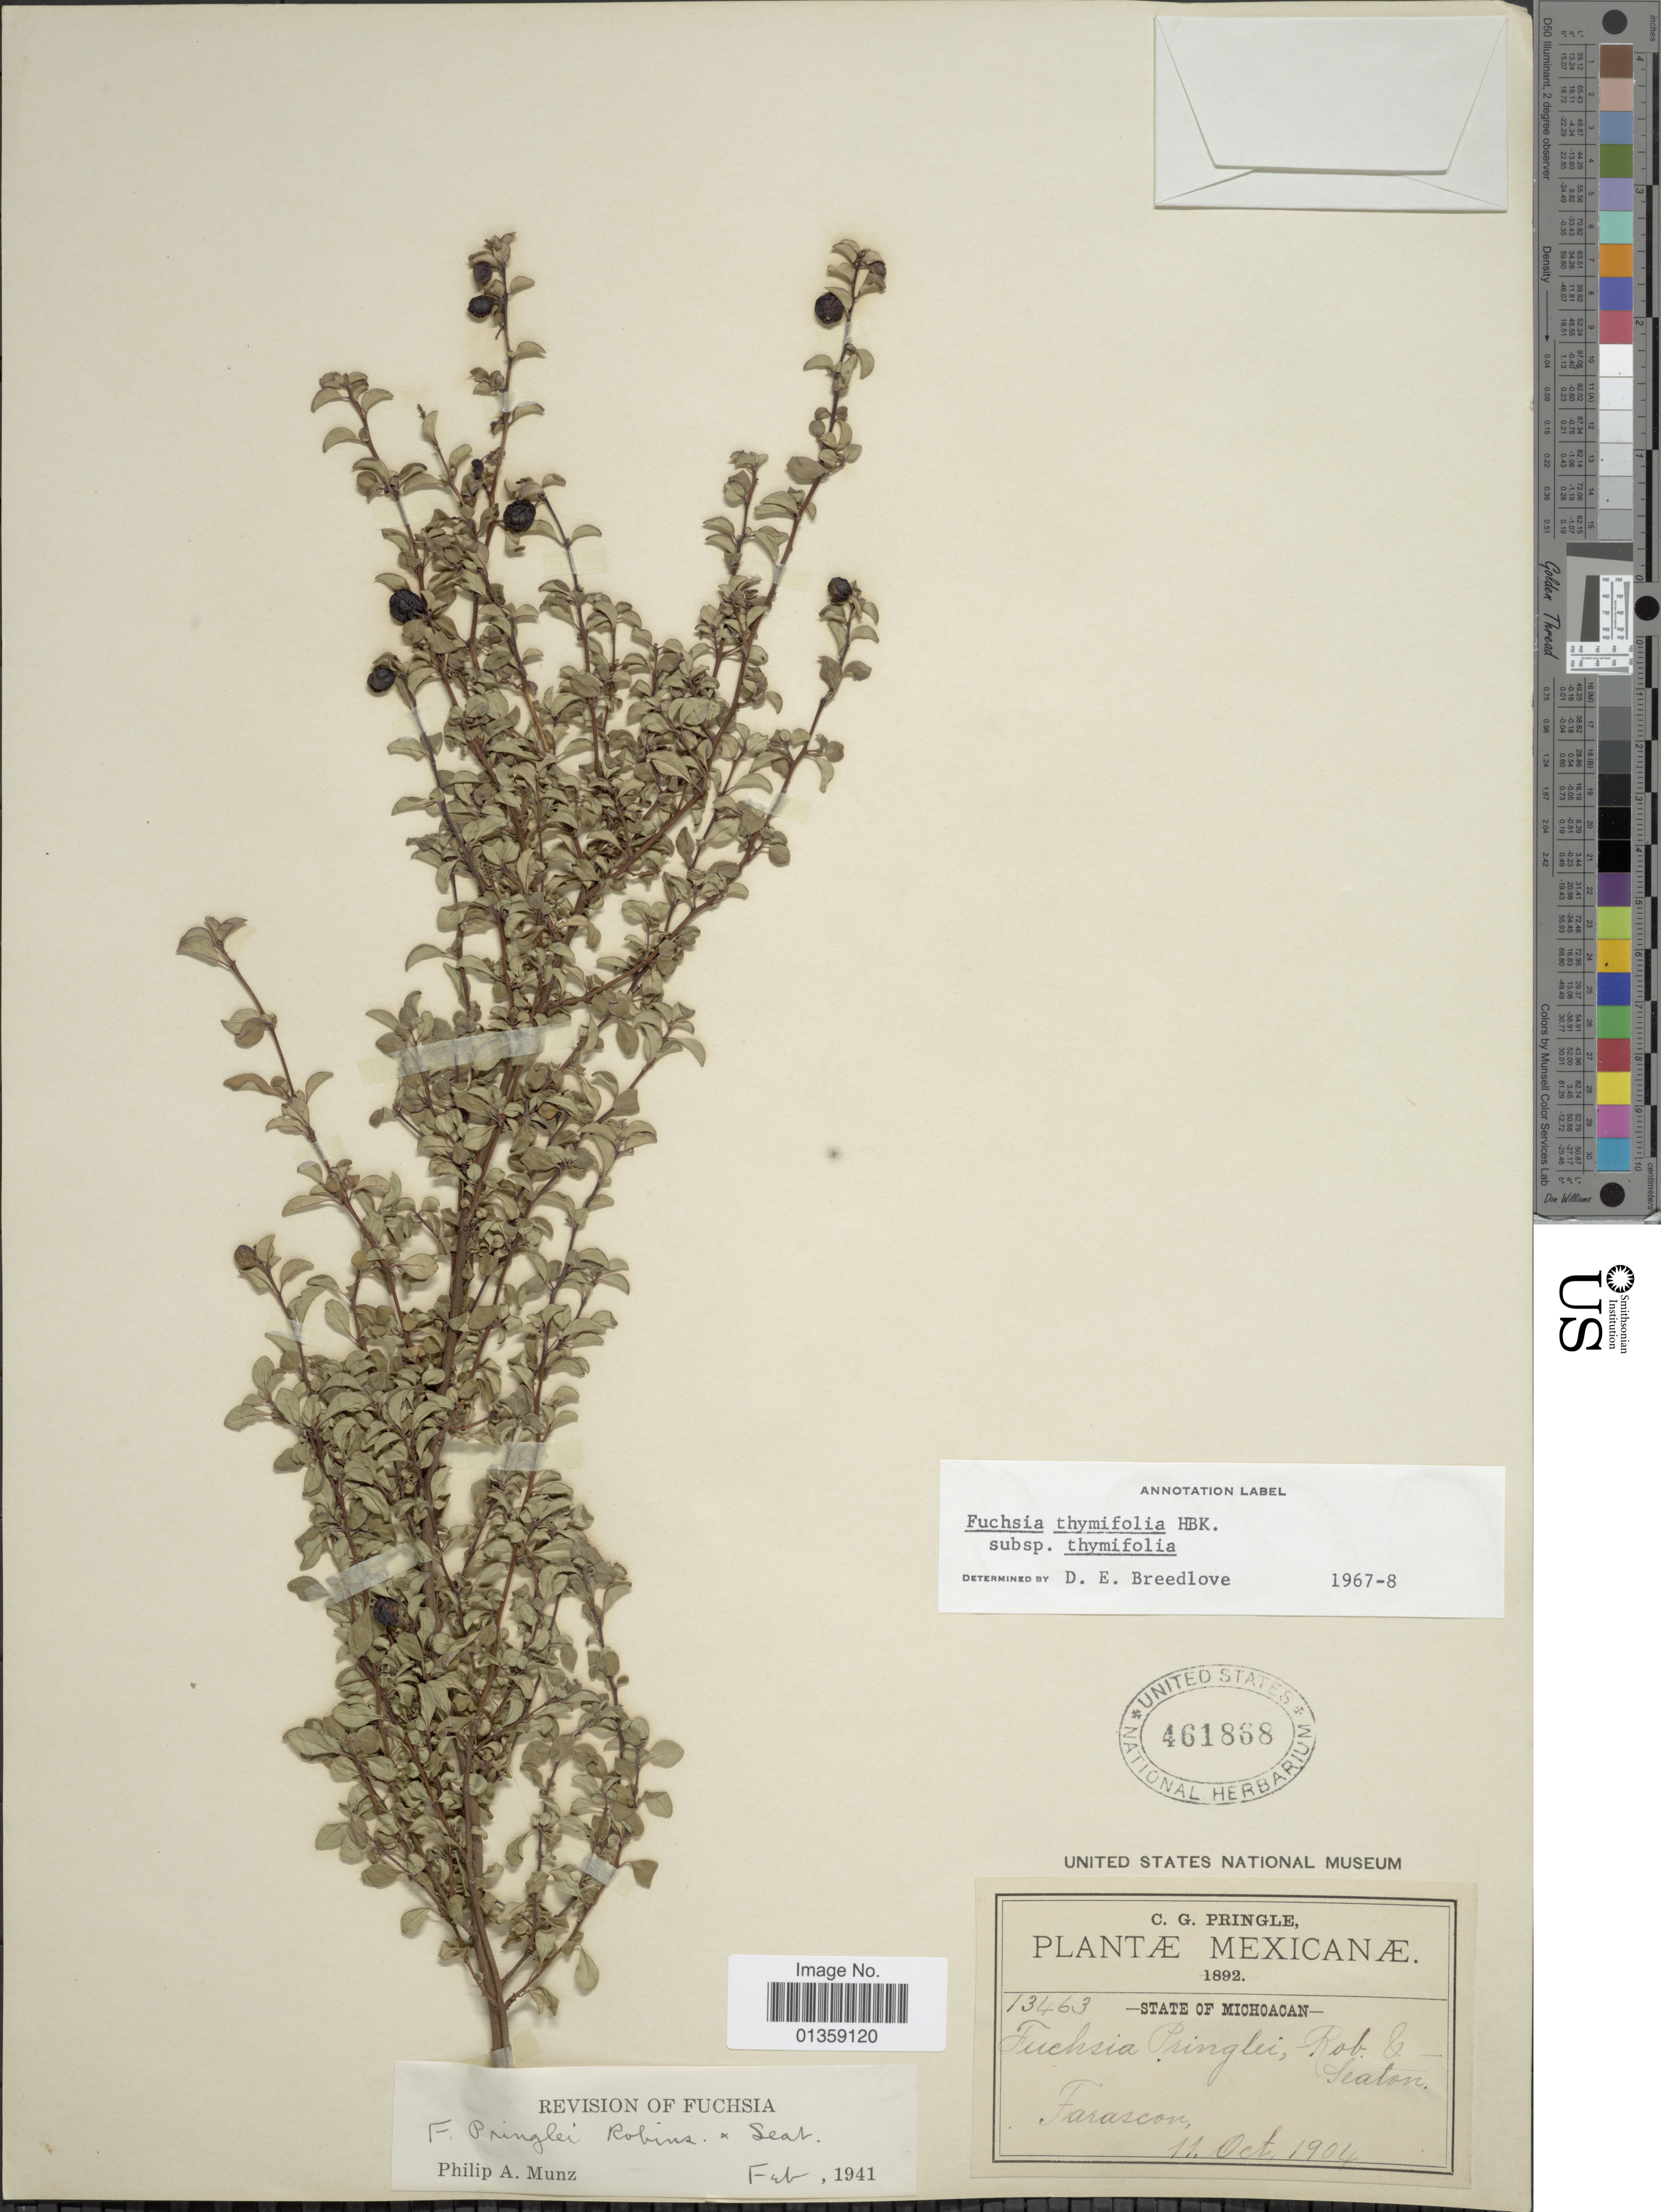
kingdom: Plantae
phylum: Tracheophyta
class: Magnoliopsida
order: Myrtales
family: Onagraceae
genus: Fuchsia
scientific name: Fuchsia thymifolia subsp. thymifolia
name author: Kunth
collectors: C. G. Pringle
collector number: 13463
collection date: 1904-10-11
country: Mexico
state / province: Michoacán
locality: Farascon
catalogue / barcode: US 461868